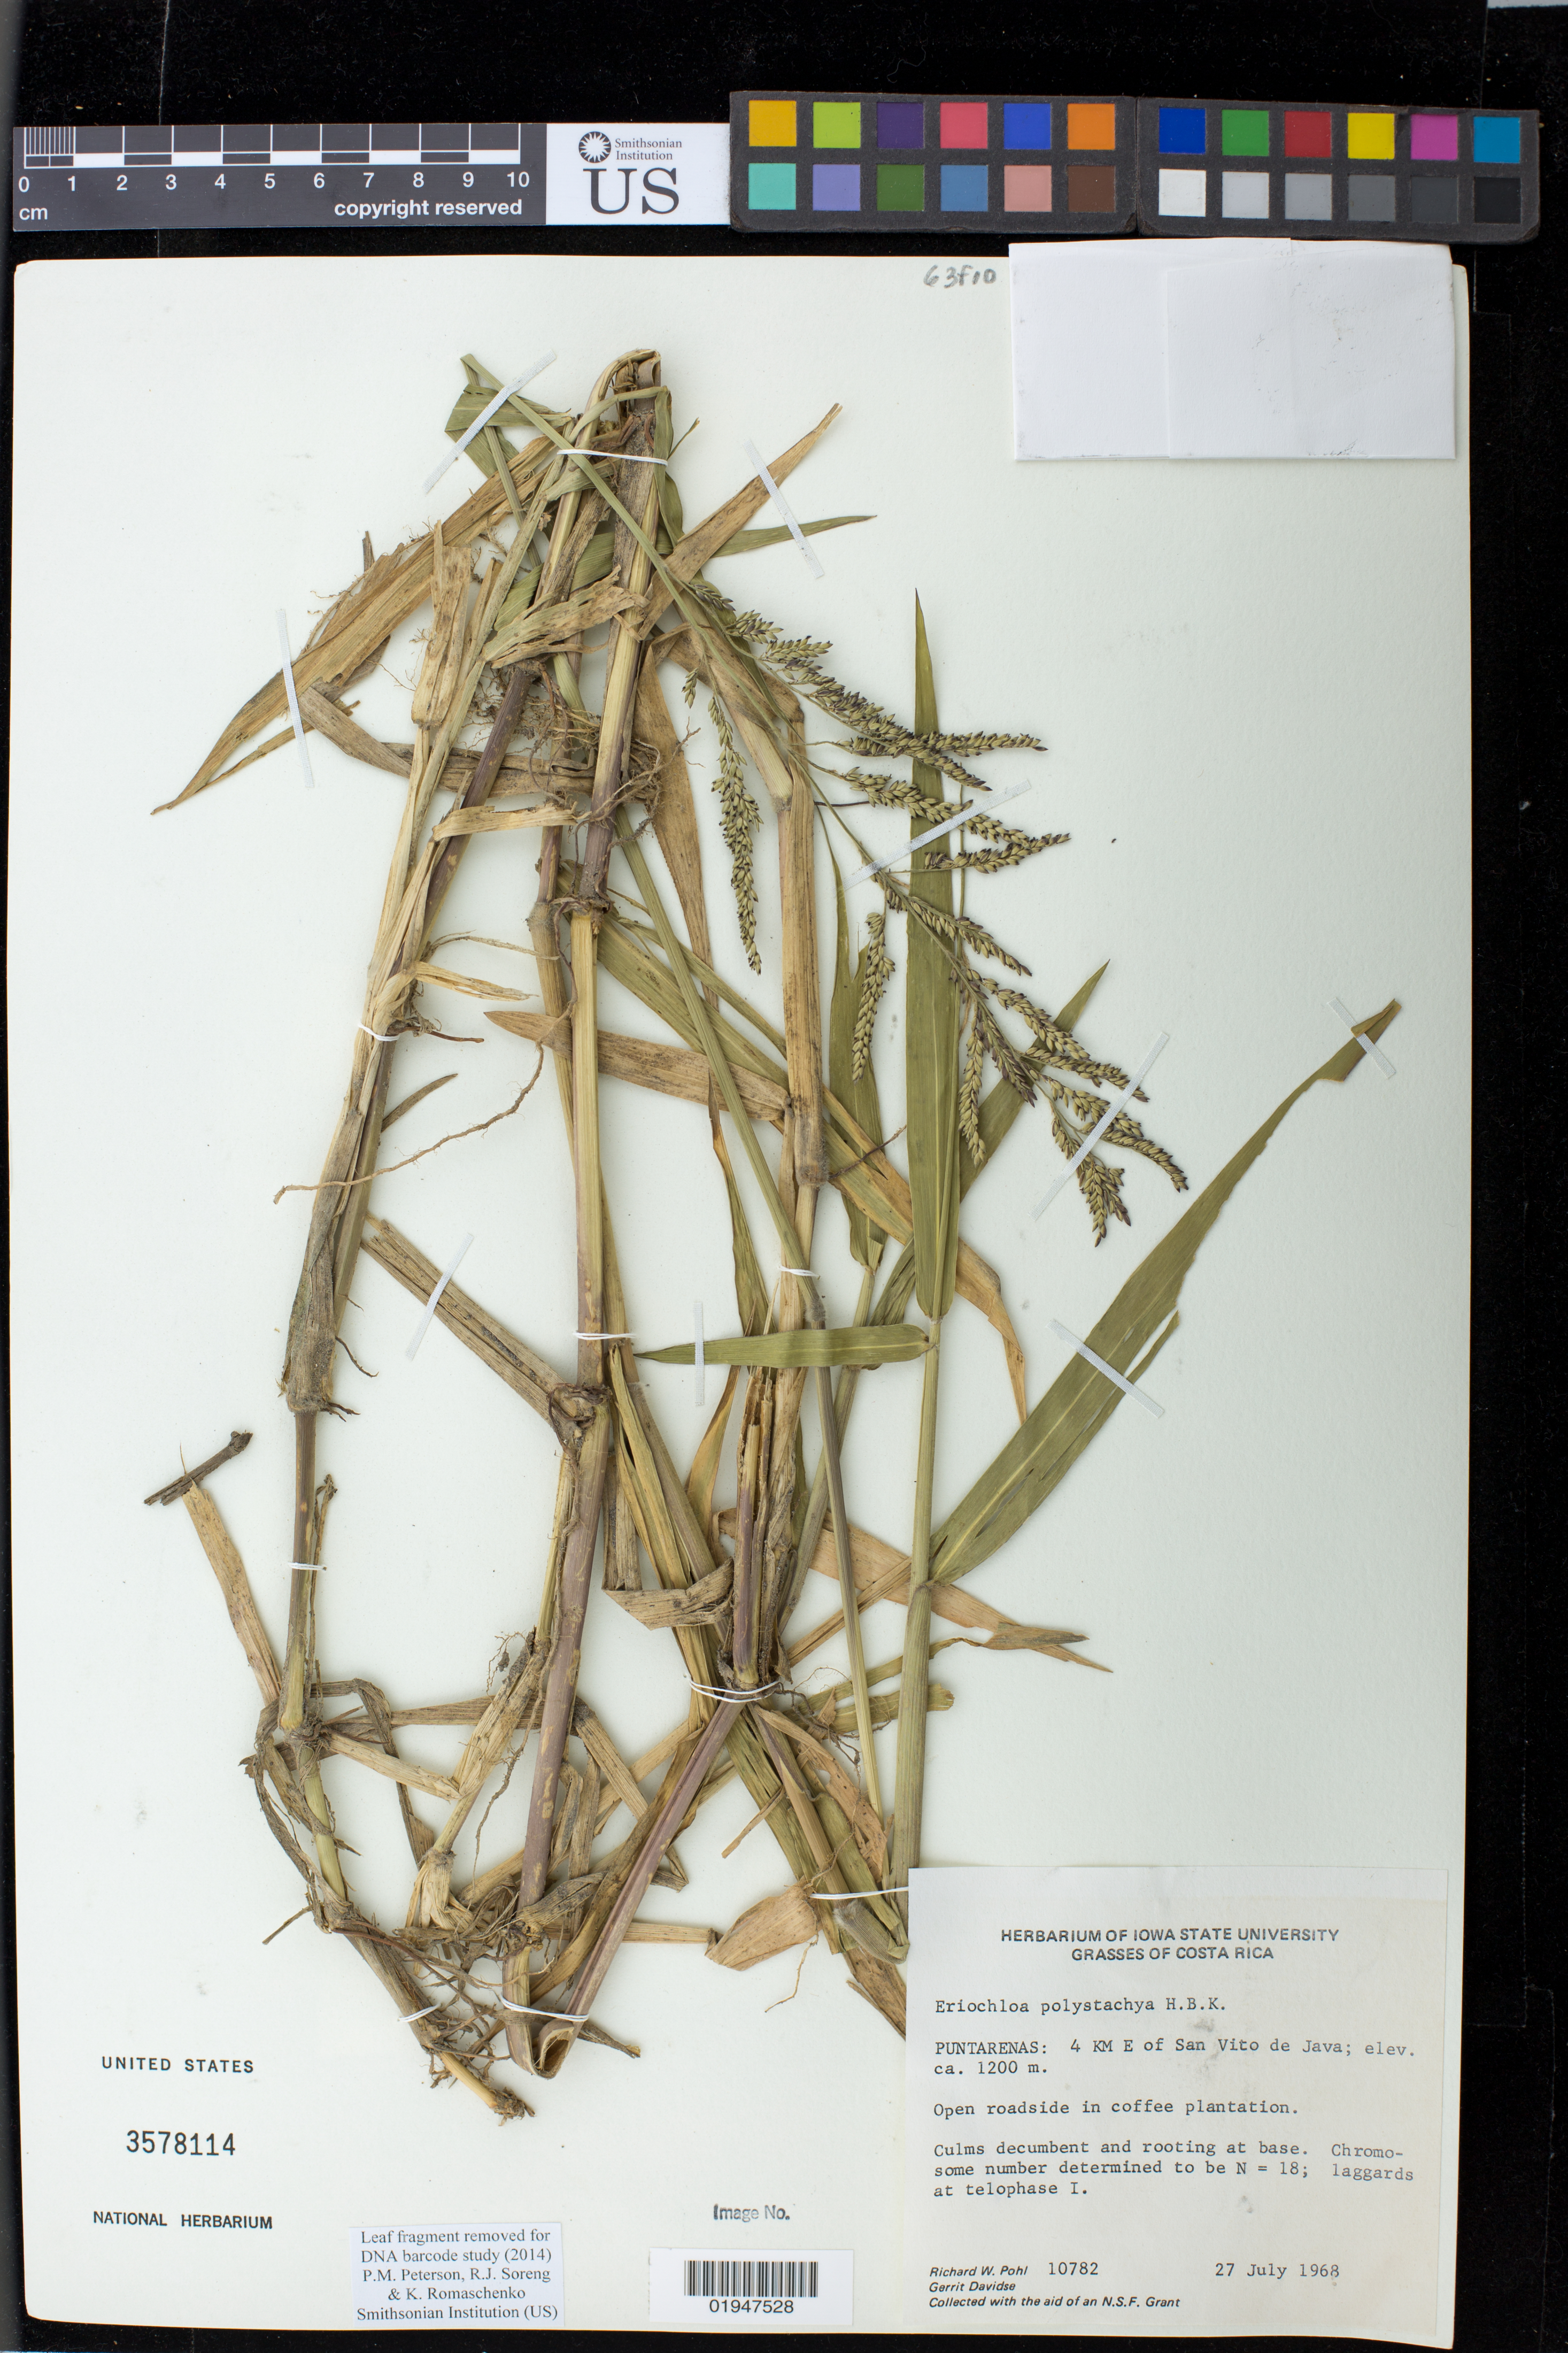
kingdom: Plantae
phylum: Tracheophyta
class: Liliopsida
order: Poales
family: Poaceae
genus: Eriochloa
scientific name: Eriochloa polystachya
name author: Kunth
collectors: R. W. Pohl & G. Davidse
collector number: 10782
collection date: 1968-07-27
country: Costa Rica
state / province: Puntarenas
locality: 4 KM E of San Vito de Java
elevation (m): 1200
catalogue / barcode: US 3578114